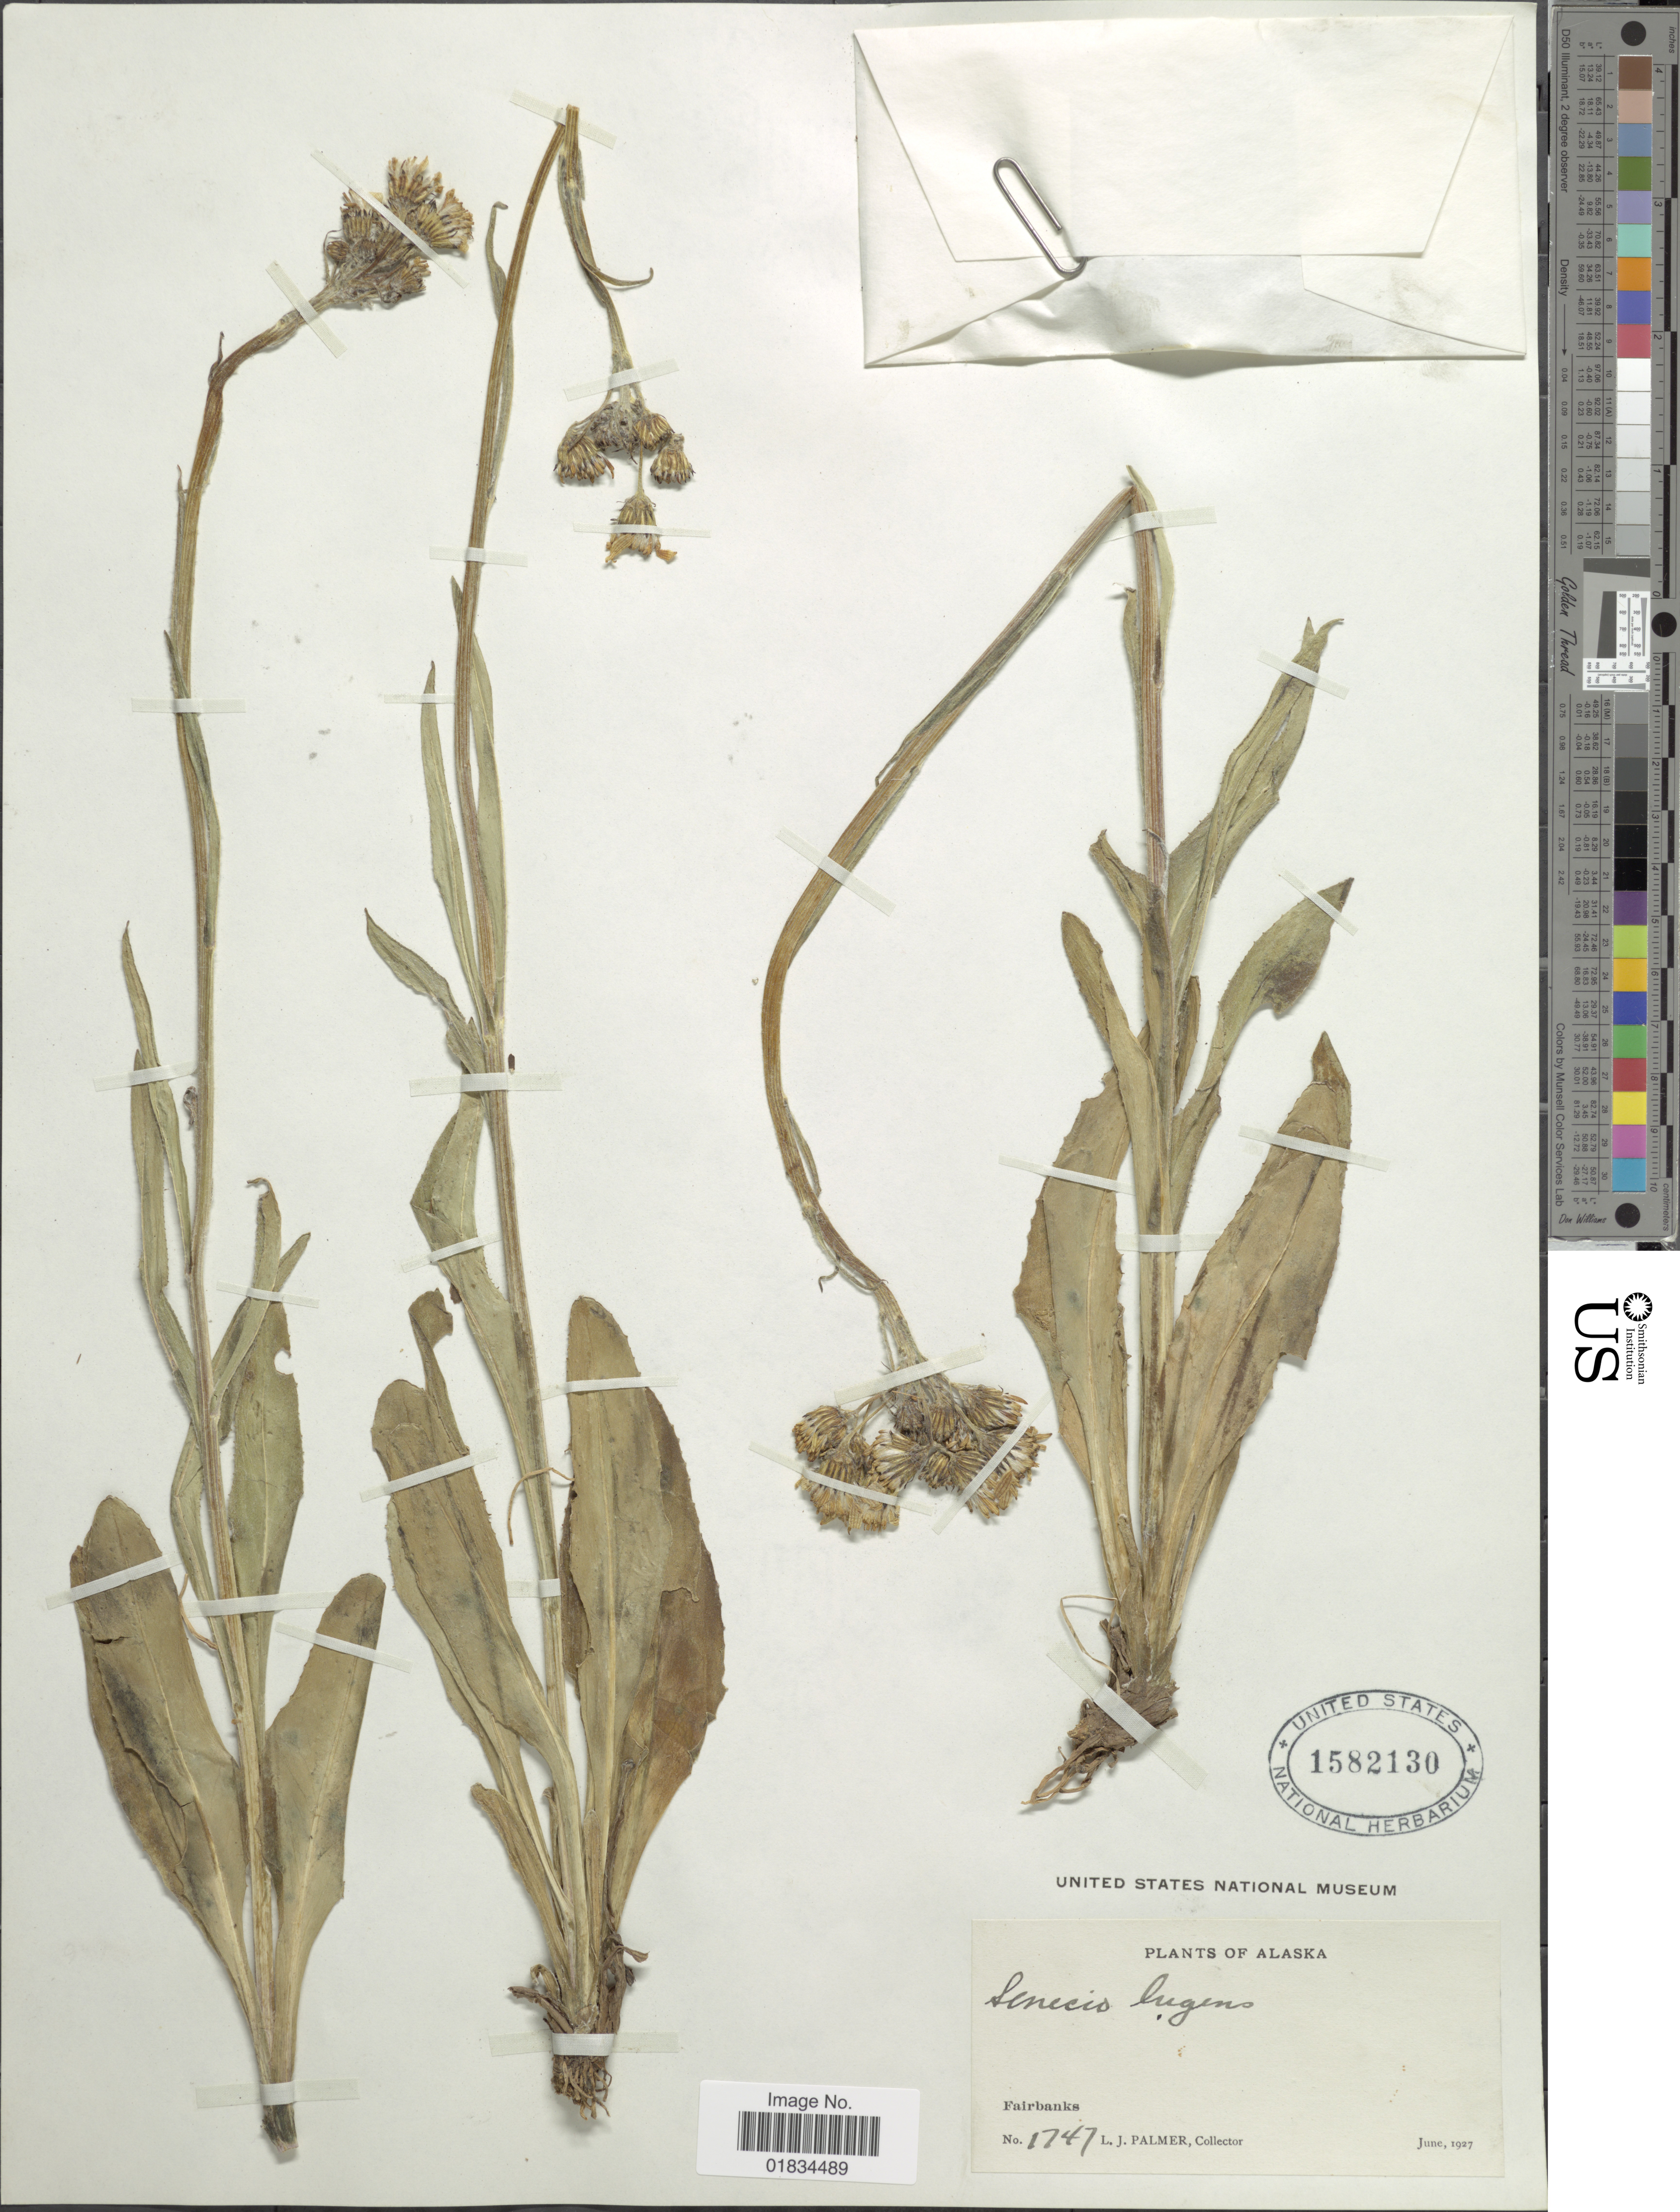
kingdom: Plantae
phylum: Tracheophyta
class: Magnoliopsida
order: Asterales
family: Asteraceae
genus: Senecio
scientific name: Senecio lugens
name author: Richardson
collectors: L. J. Palmer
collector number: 1747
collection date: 1927-06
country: United States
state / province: Alaska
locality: Fairbanks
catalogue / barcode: US 1582130